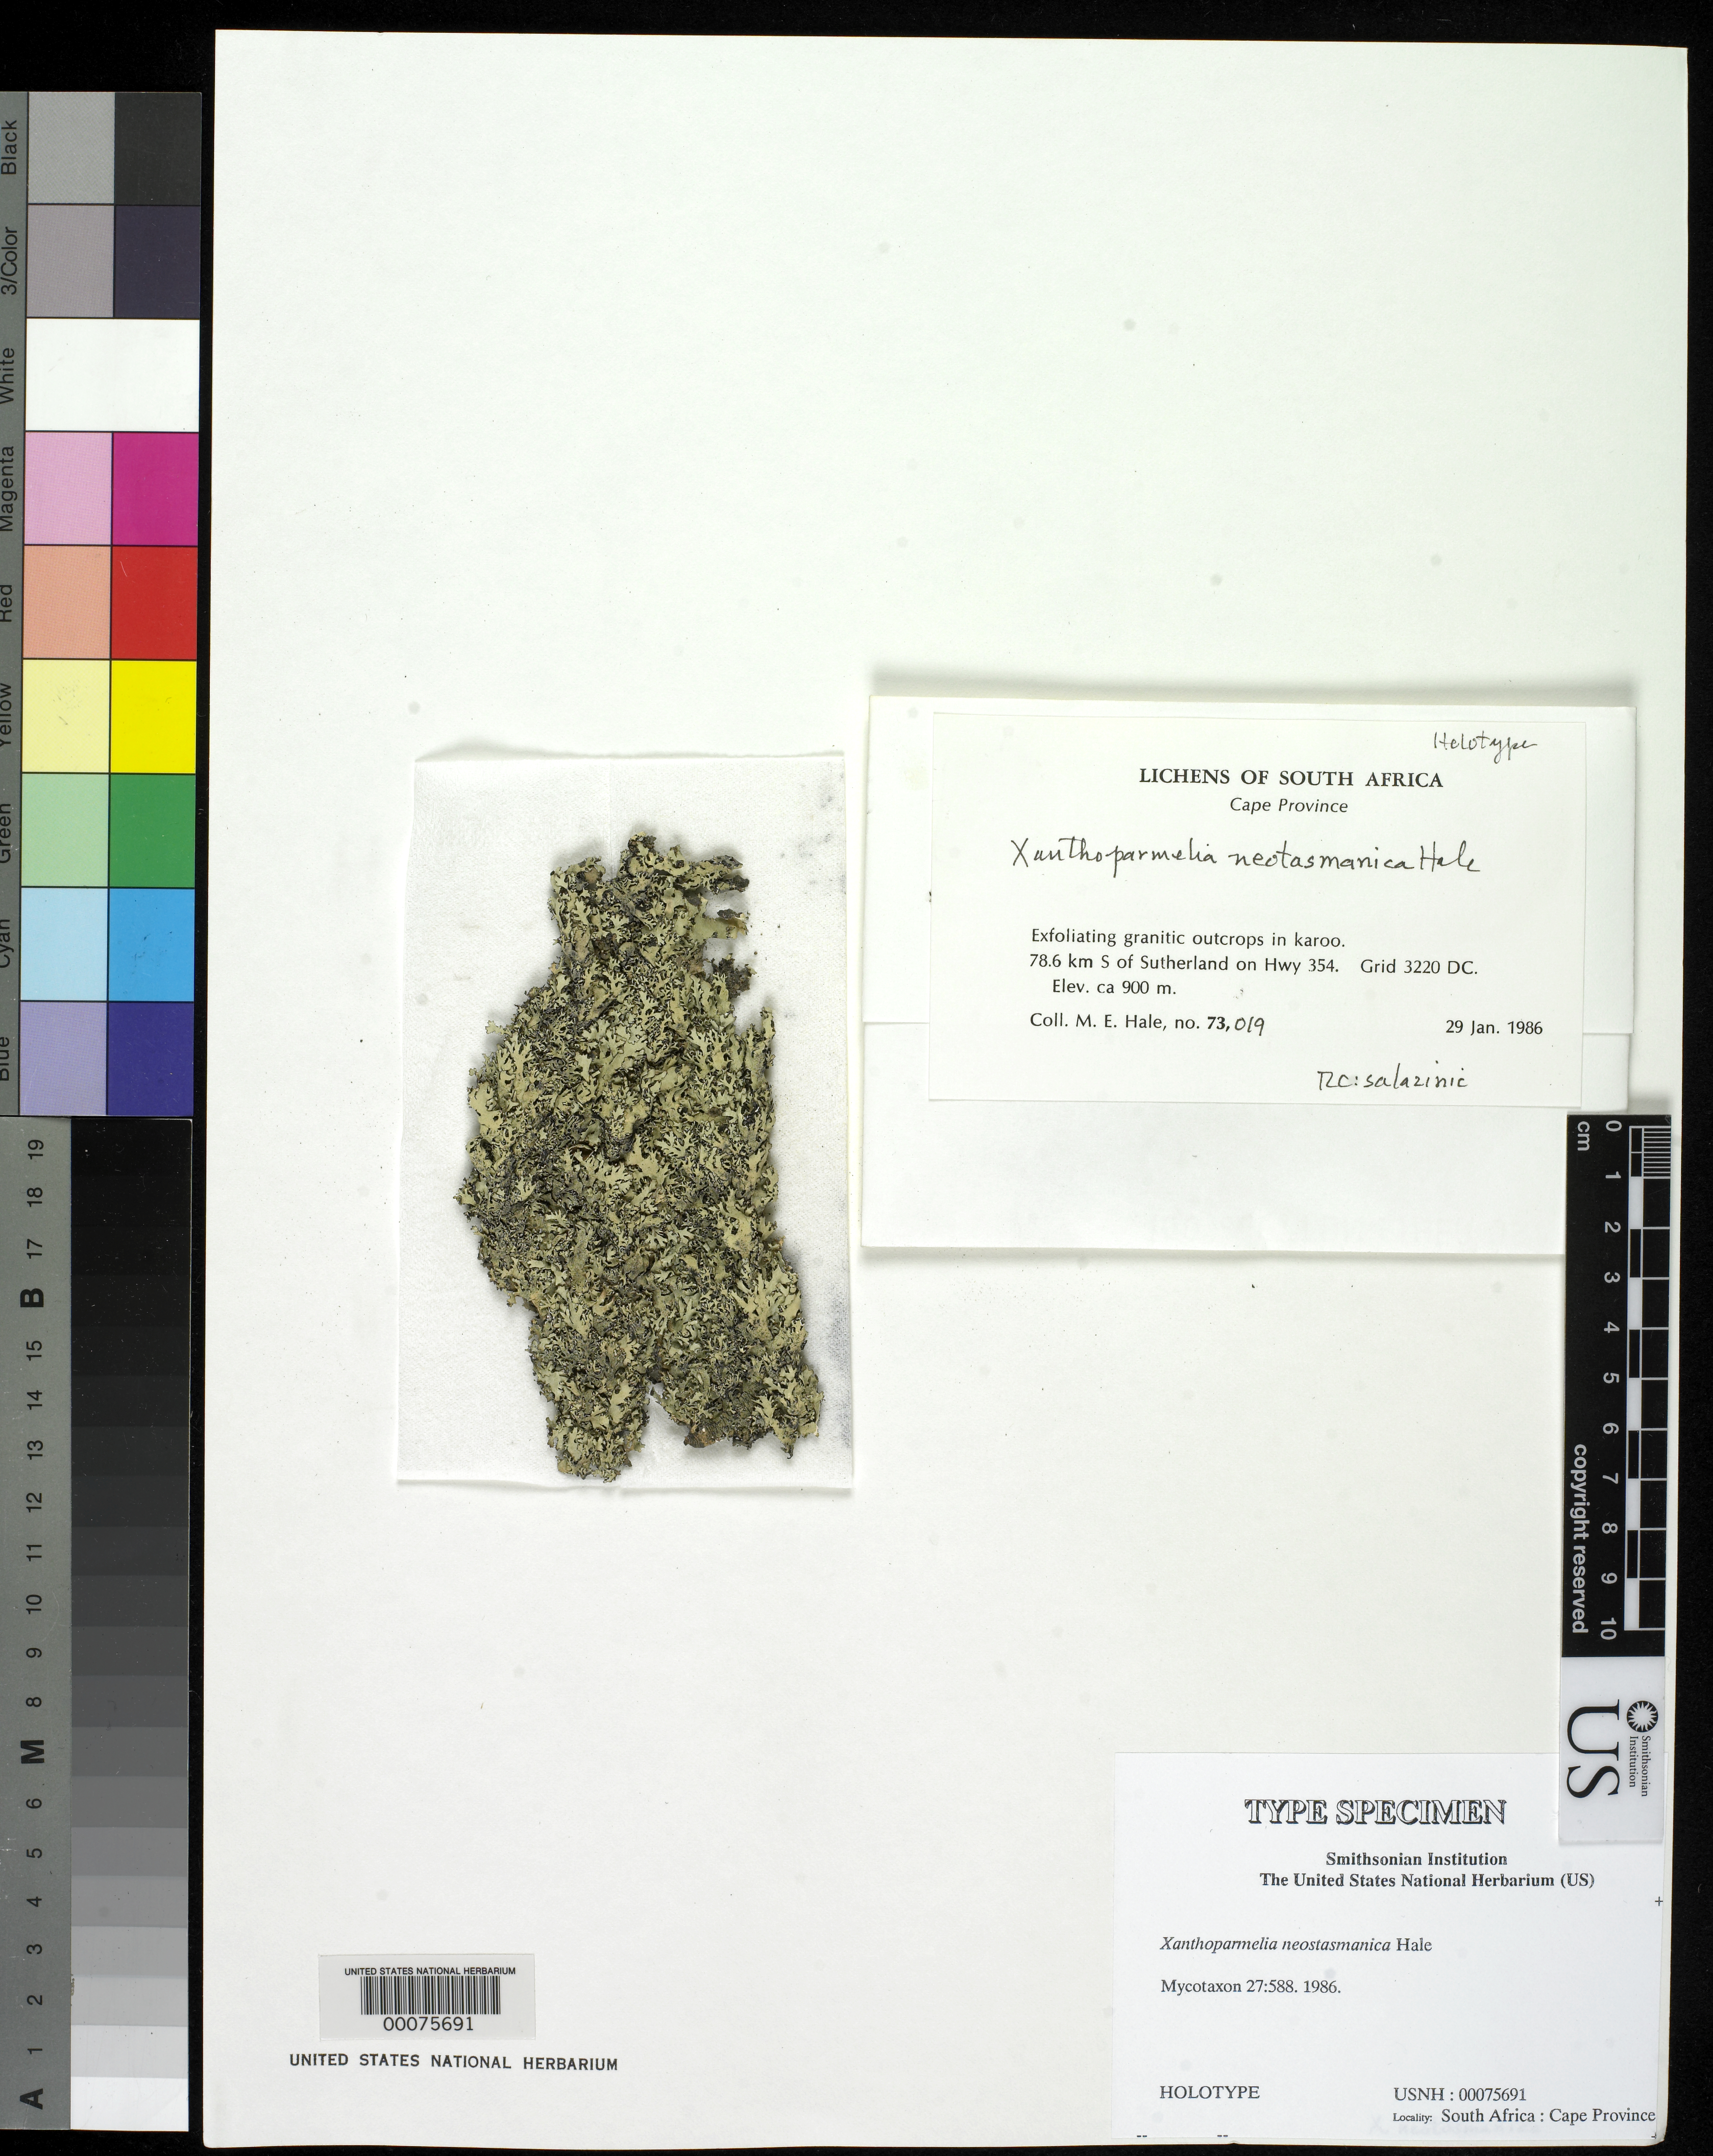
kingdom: Fungi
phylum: Ascomycota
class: Lecanoromycetes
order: Lecanorales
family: Parmeliaceae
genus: Xanthoparmelia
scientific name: Xanthoparmelia neotasmanica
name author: Hale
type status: Holotype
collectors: M. Hale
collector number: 73019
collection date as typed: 29 Jan 1986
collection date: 1986-01-29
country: South Africa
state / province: Western Cape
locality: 78.6 km S of Sutherland on Hwy 354, Grid 3220 DC, exfoliating granitic outcrops in karoo.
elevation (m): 900